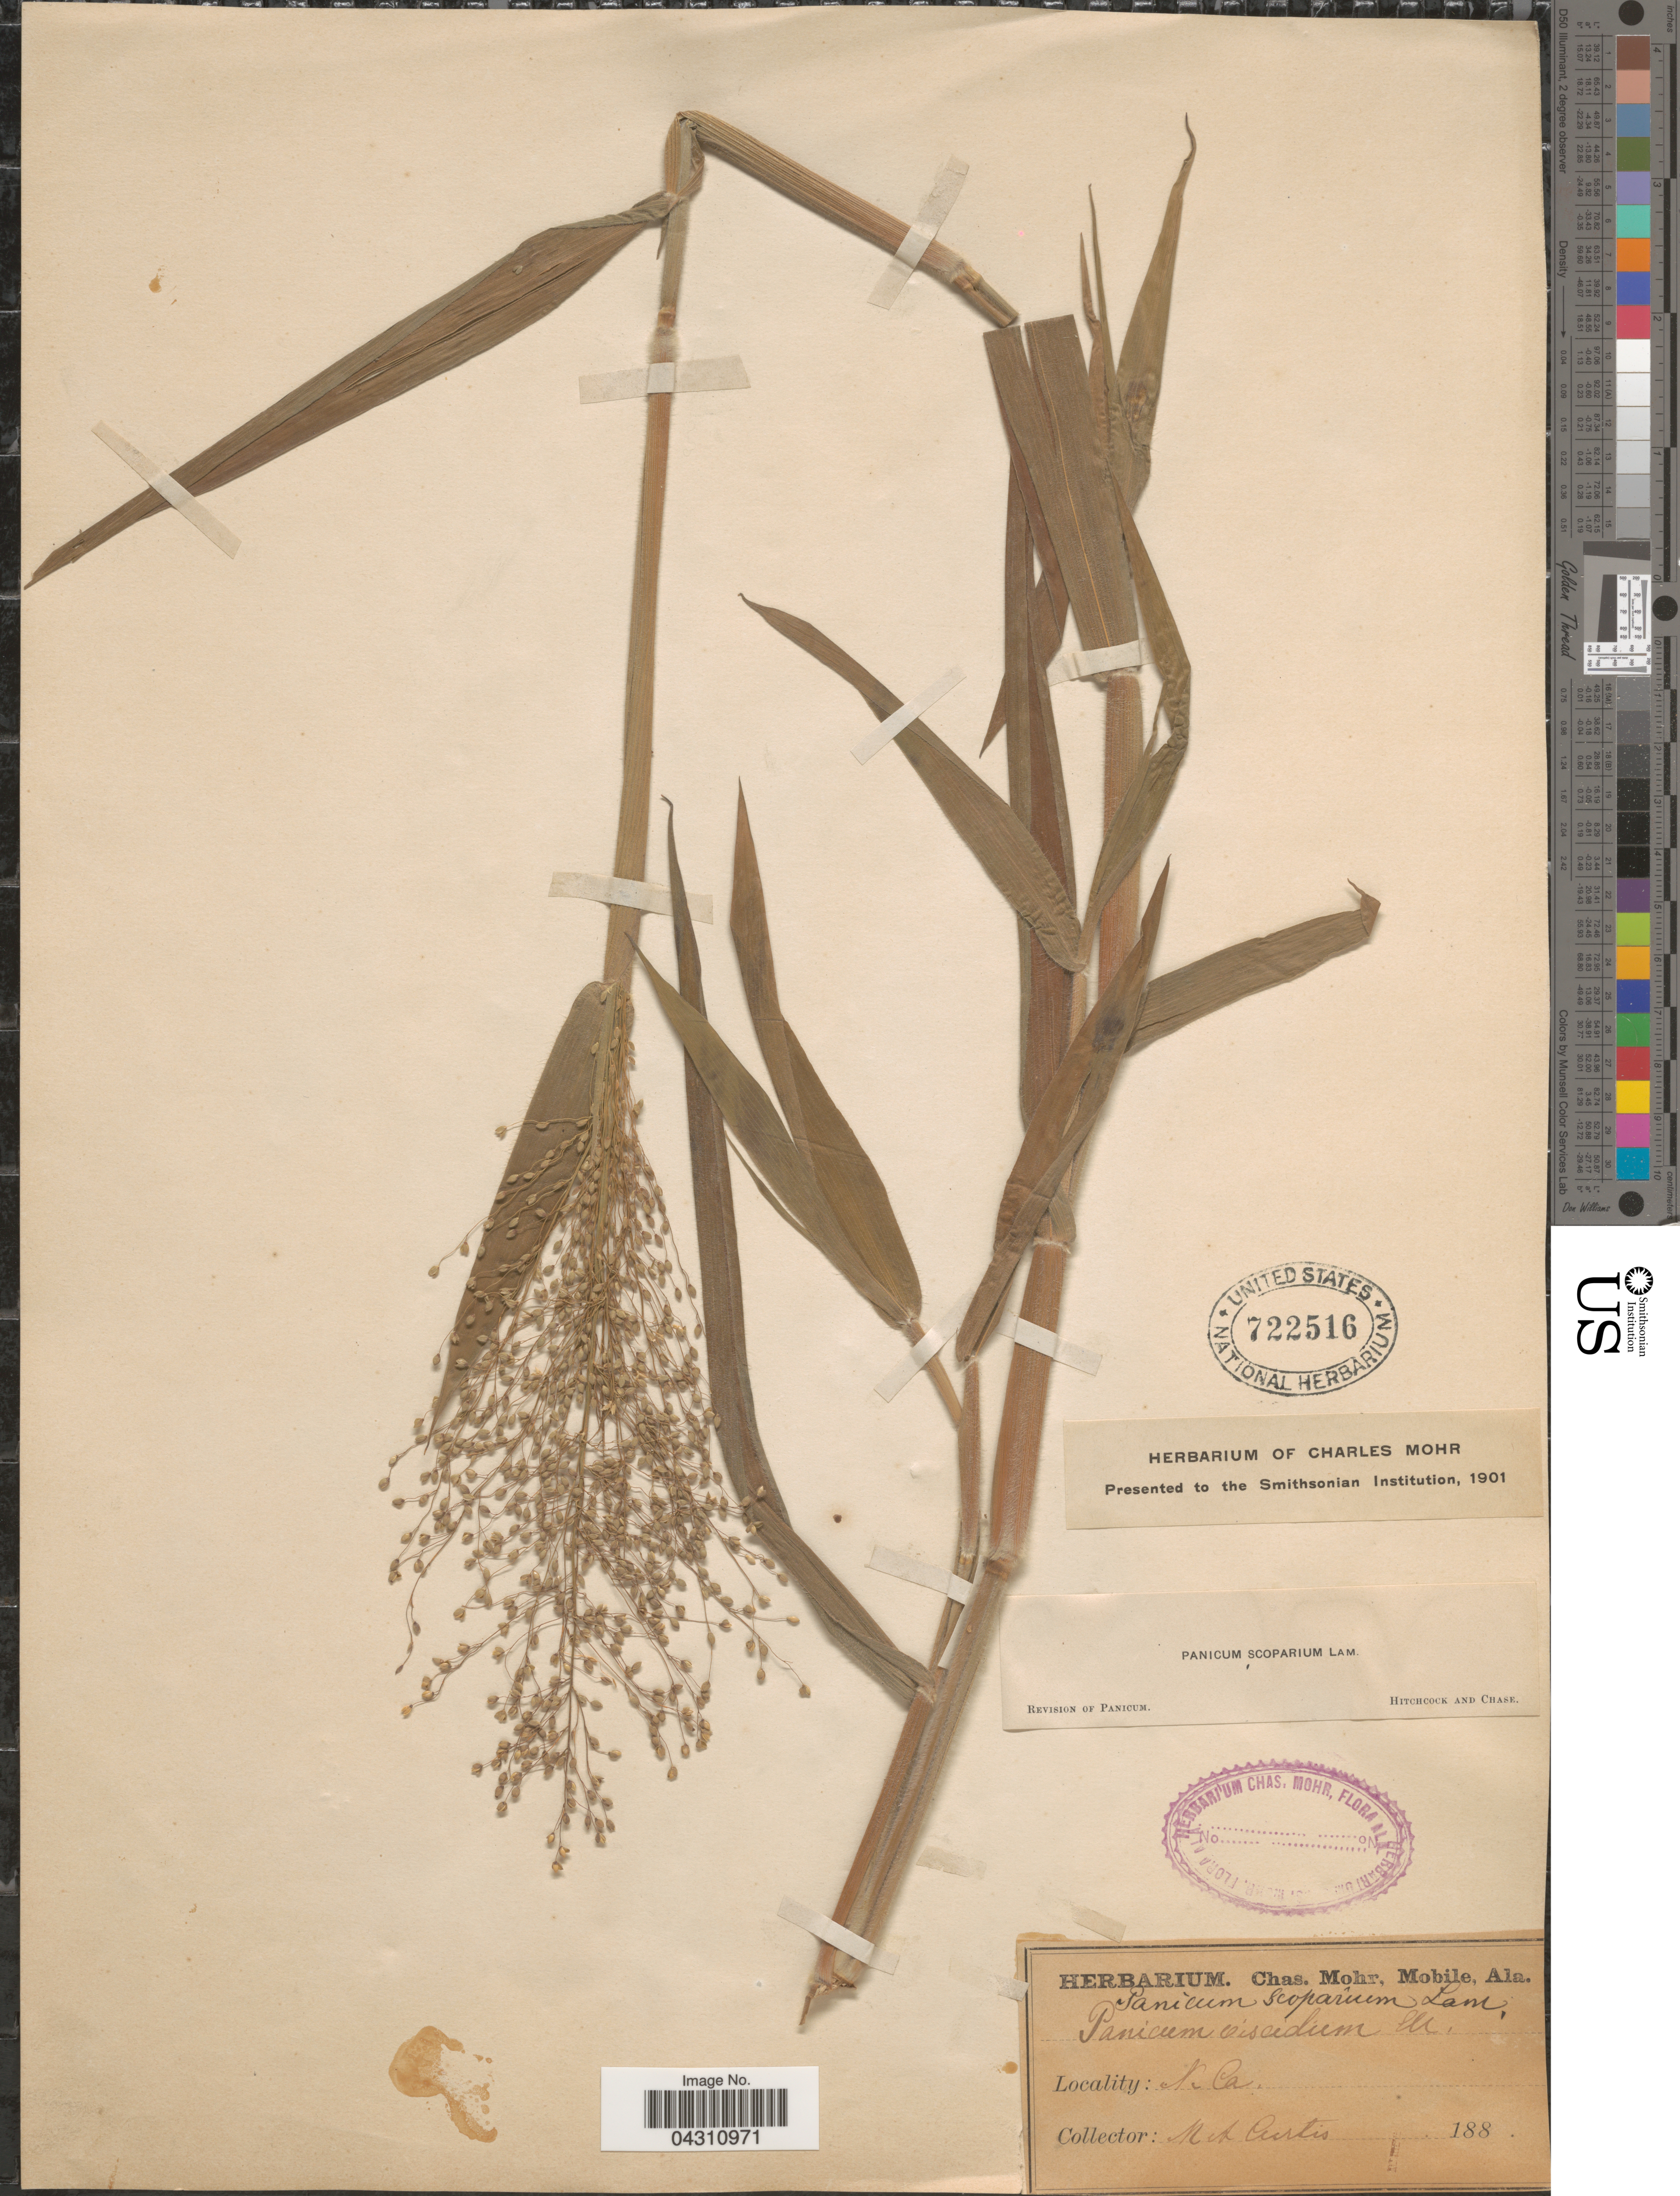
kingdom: Plantae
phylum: Tracheophyta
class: Liliopsida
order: Poales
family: Poaceae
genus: Dichanthelium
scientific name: Dichanthelium scoparium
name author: (Lam.) Gould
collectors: M. A. Curtis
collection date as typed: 188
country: United States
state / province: North Carolina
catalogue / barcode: US 722516